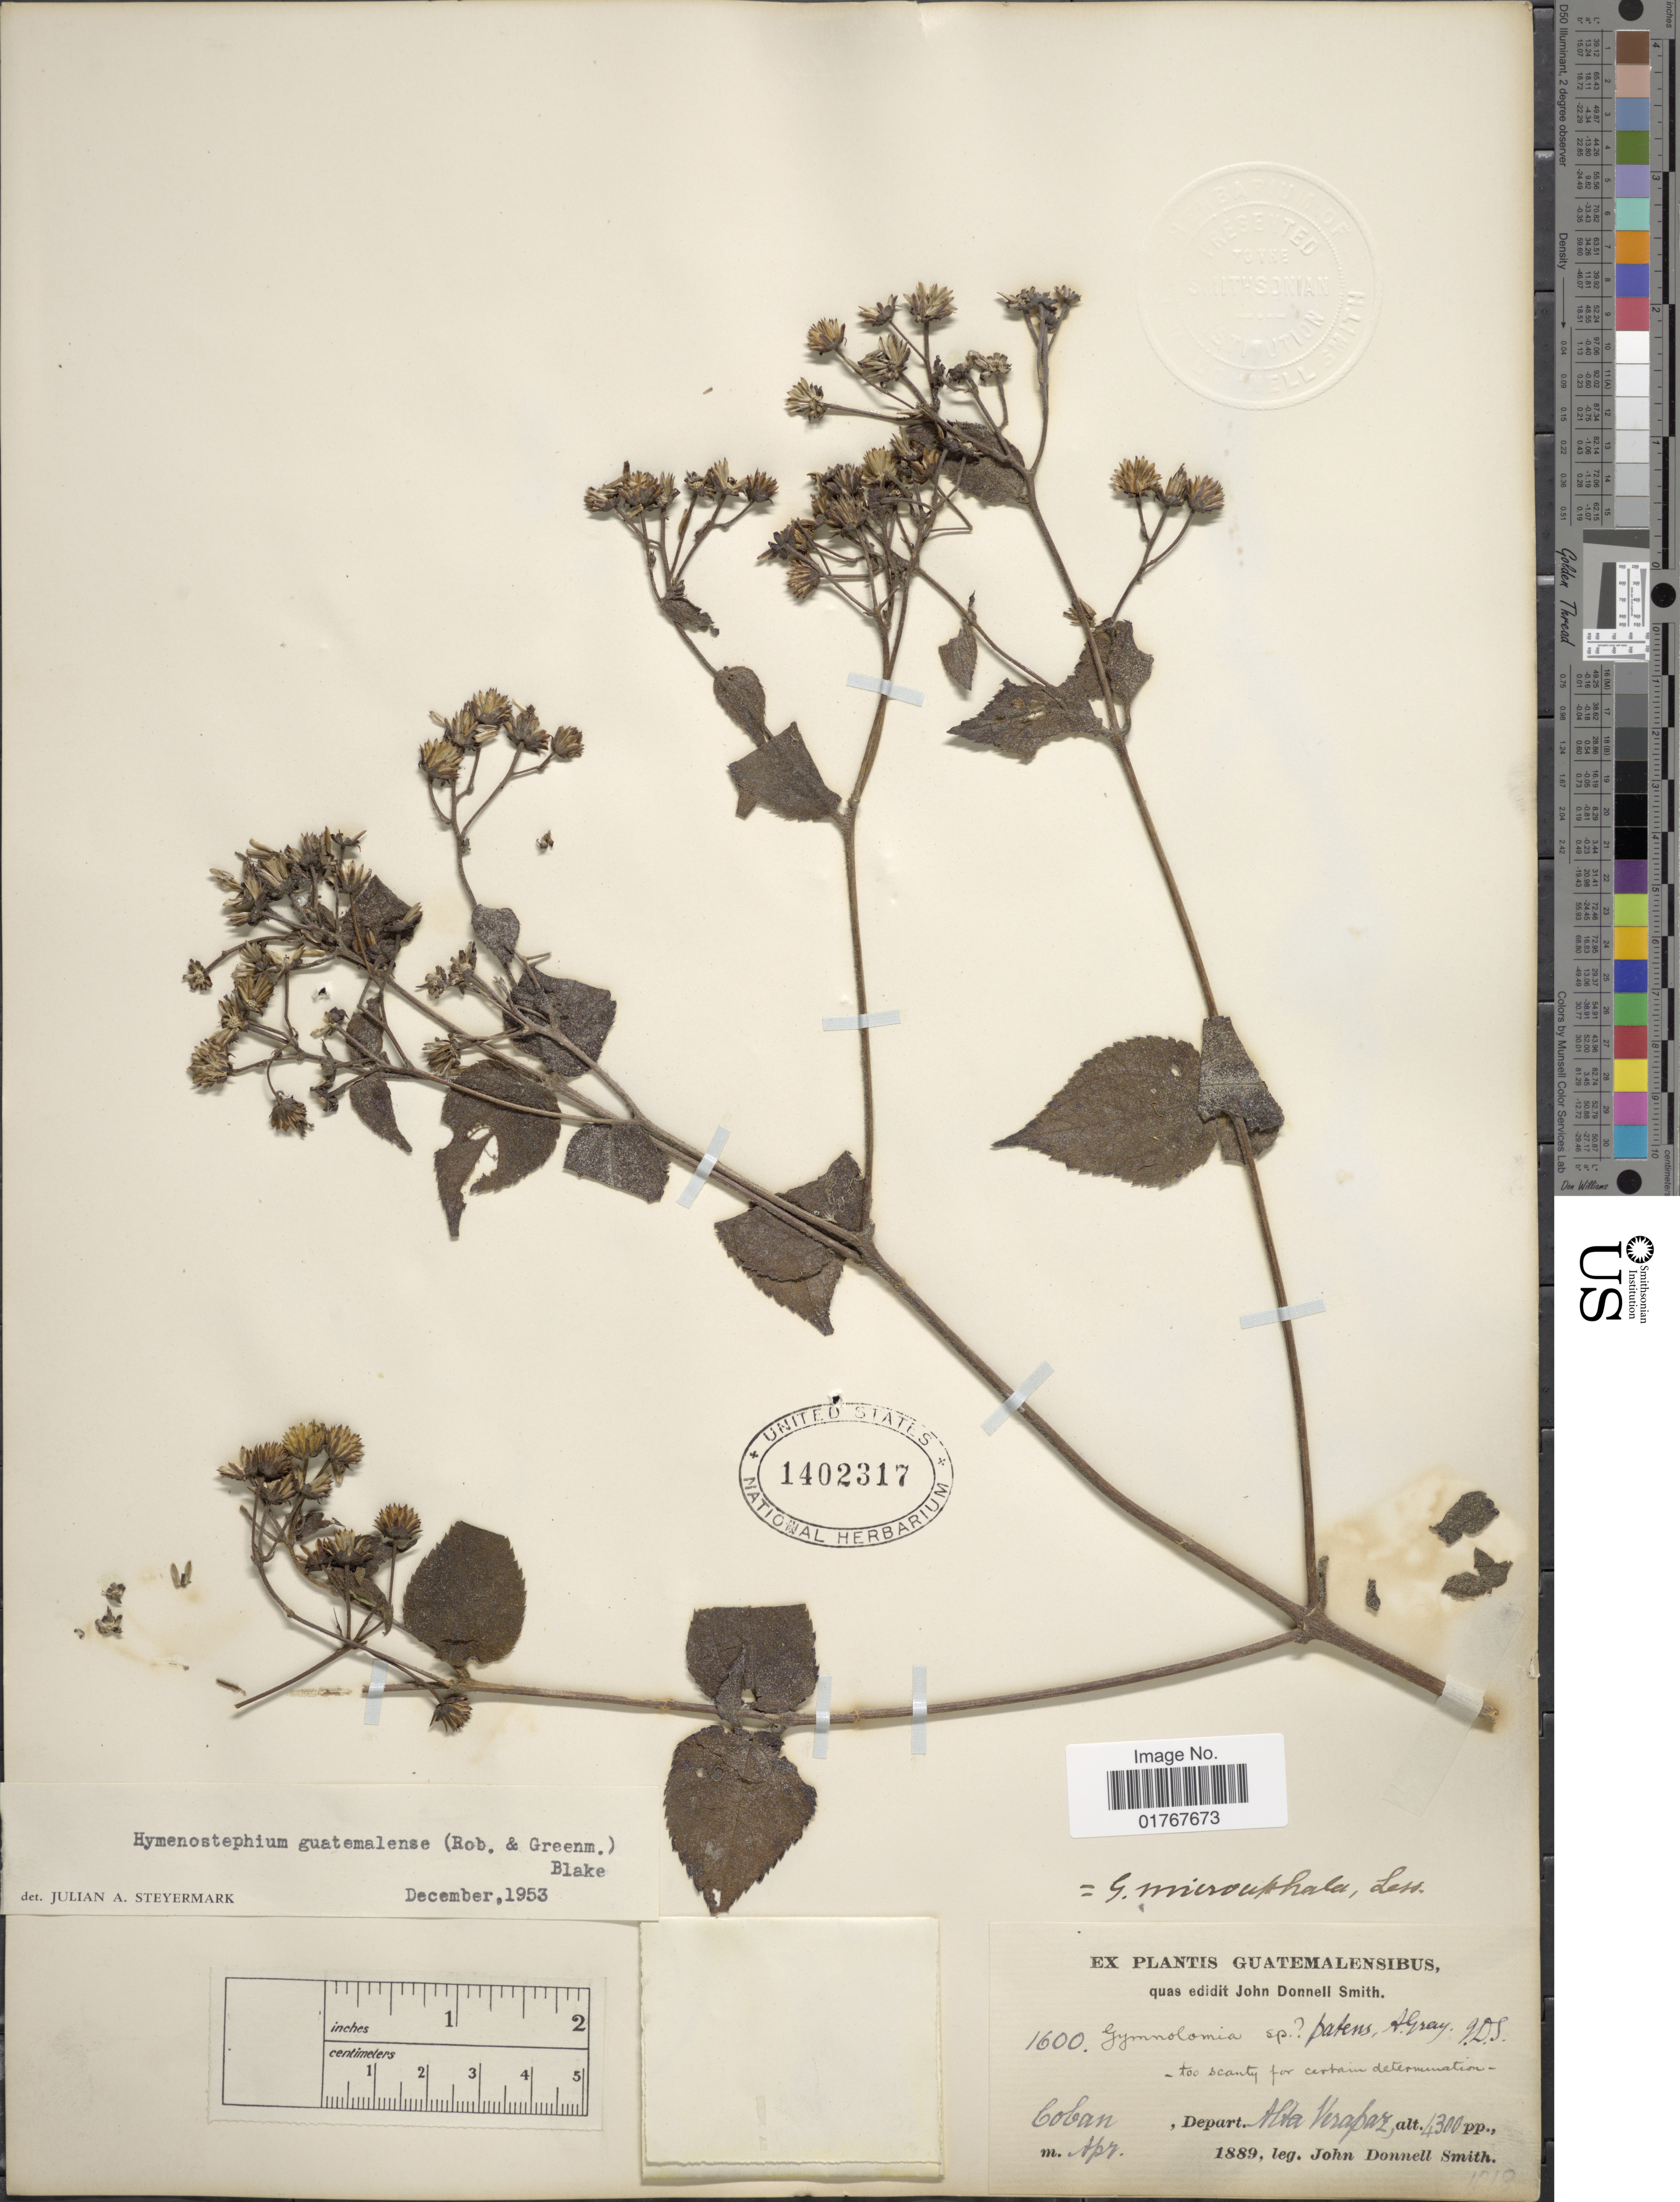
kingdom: Plantae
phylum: Tracheophyta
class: Magnoliopsida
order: Asterales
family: Asteraceae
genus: Viguiera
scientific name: Viguiera cordata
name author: (Hook. & Arn.) D'Arcy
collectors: J. Donnell Smith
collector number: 1600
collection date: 1889-04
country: Guatemala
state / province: Alta Verapaz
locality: Coban, Depart Alta Verapaz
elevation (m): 1311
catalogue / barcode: US 1402317